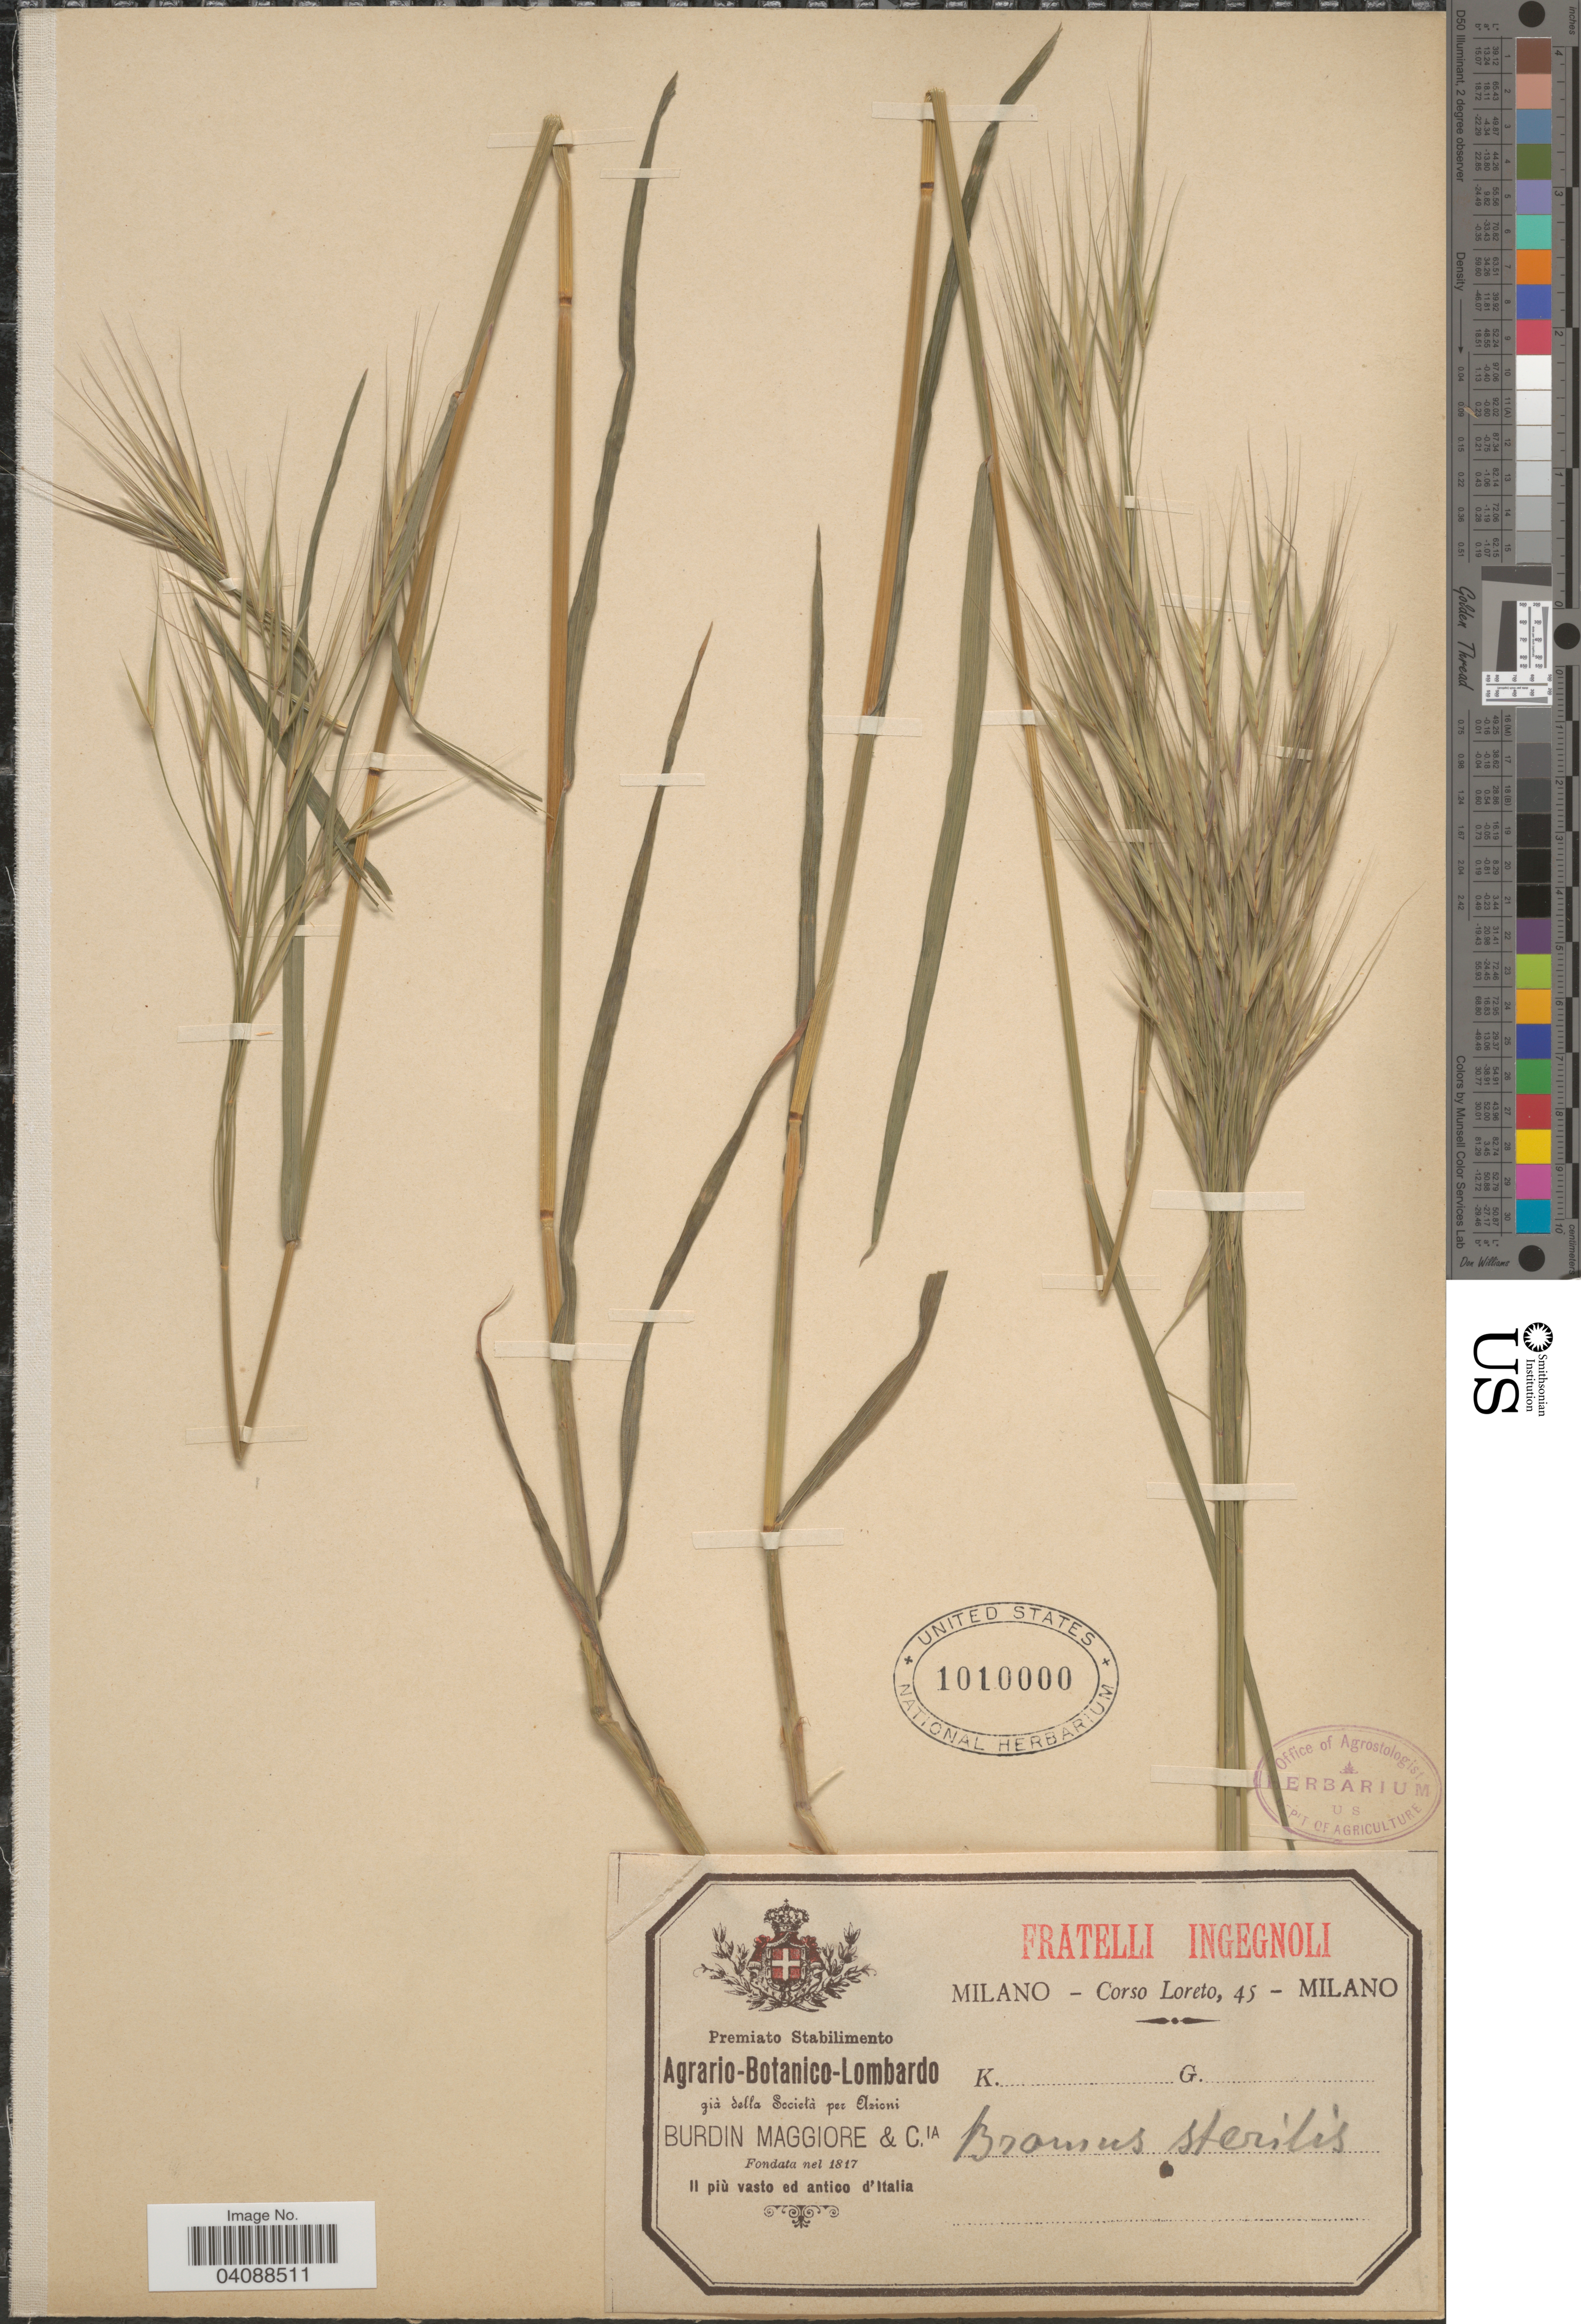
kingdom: Plantae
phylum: Tracheophyta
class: Liliopsida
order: Poales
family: Poaceae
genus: Bromus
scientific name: Bromus sterilis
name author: L.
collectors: Loreto, C.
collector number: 45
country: Italy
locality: Il più vasto ed antico d'Italia.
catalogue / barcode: US 1010000